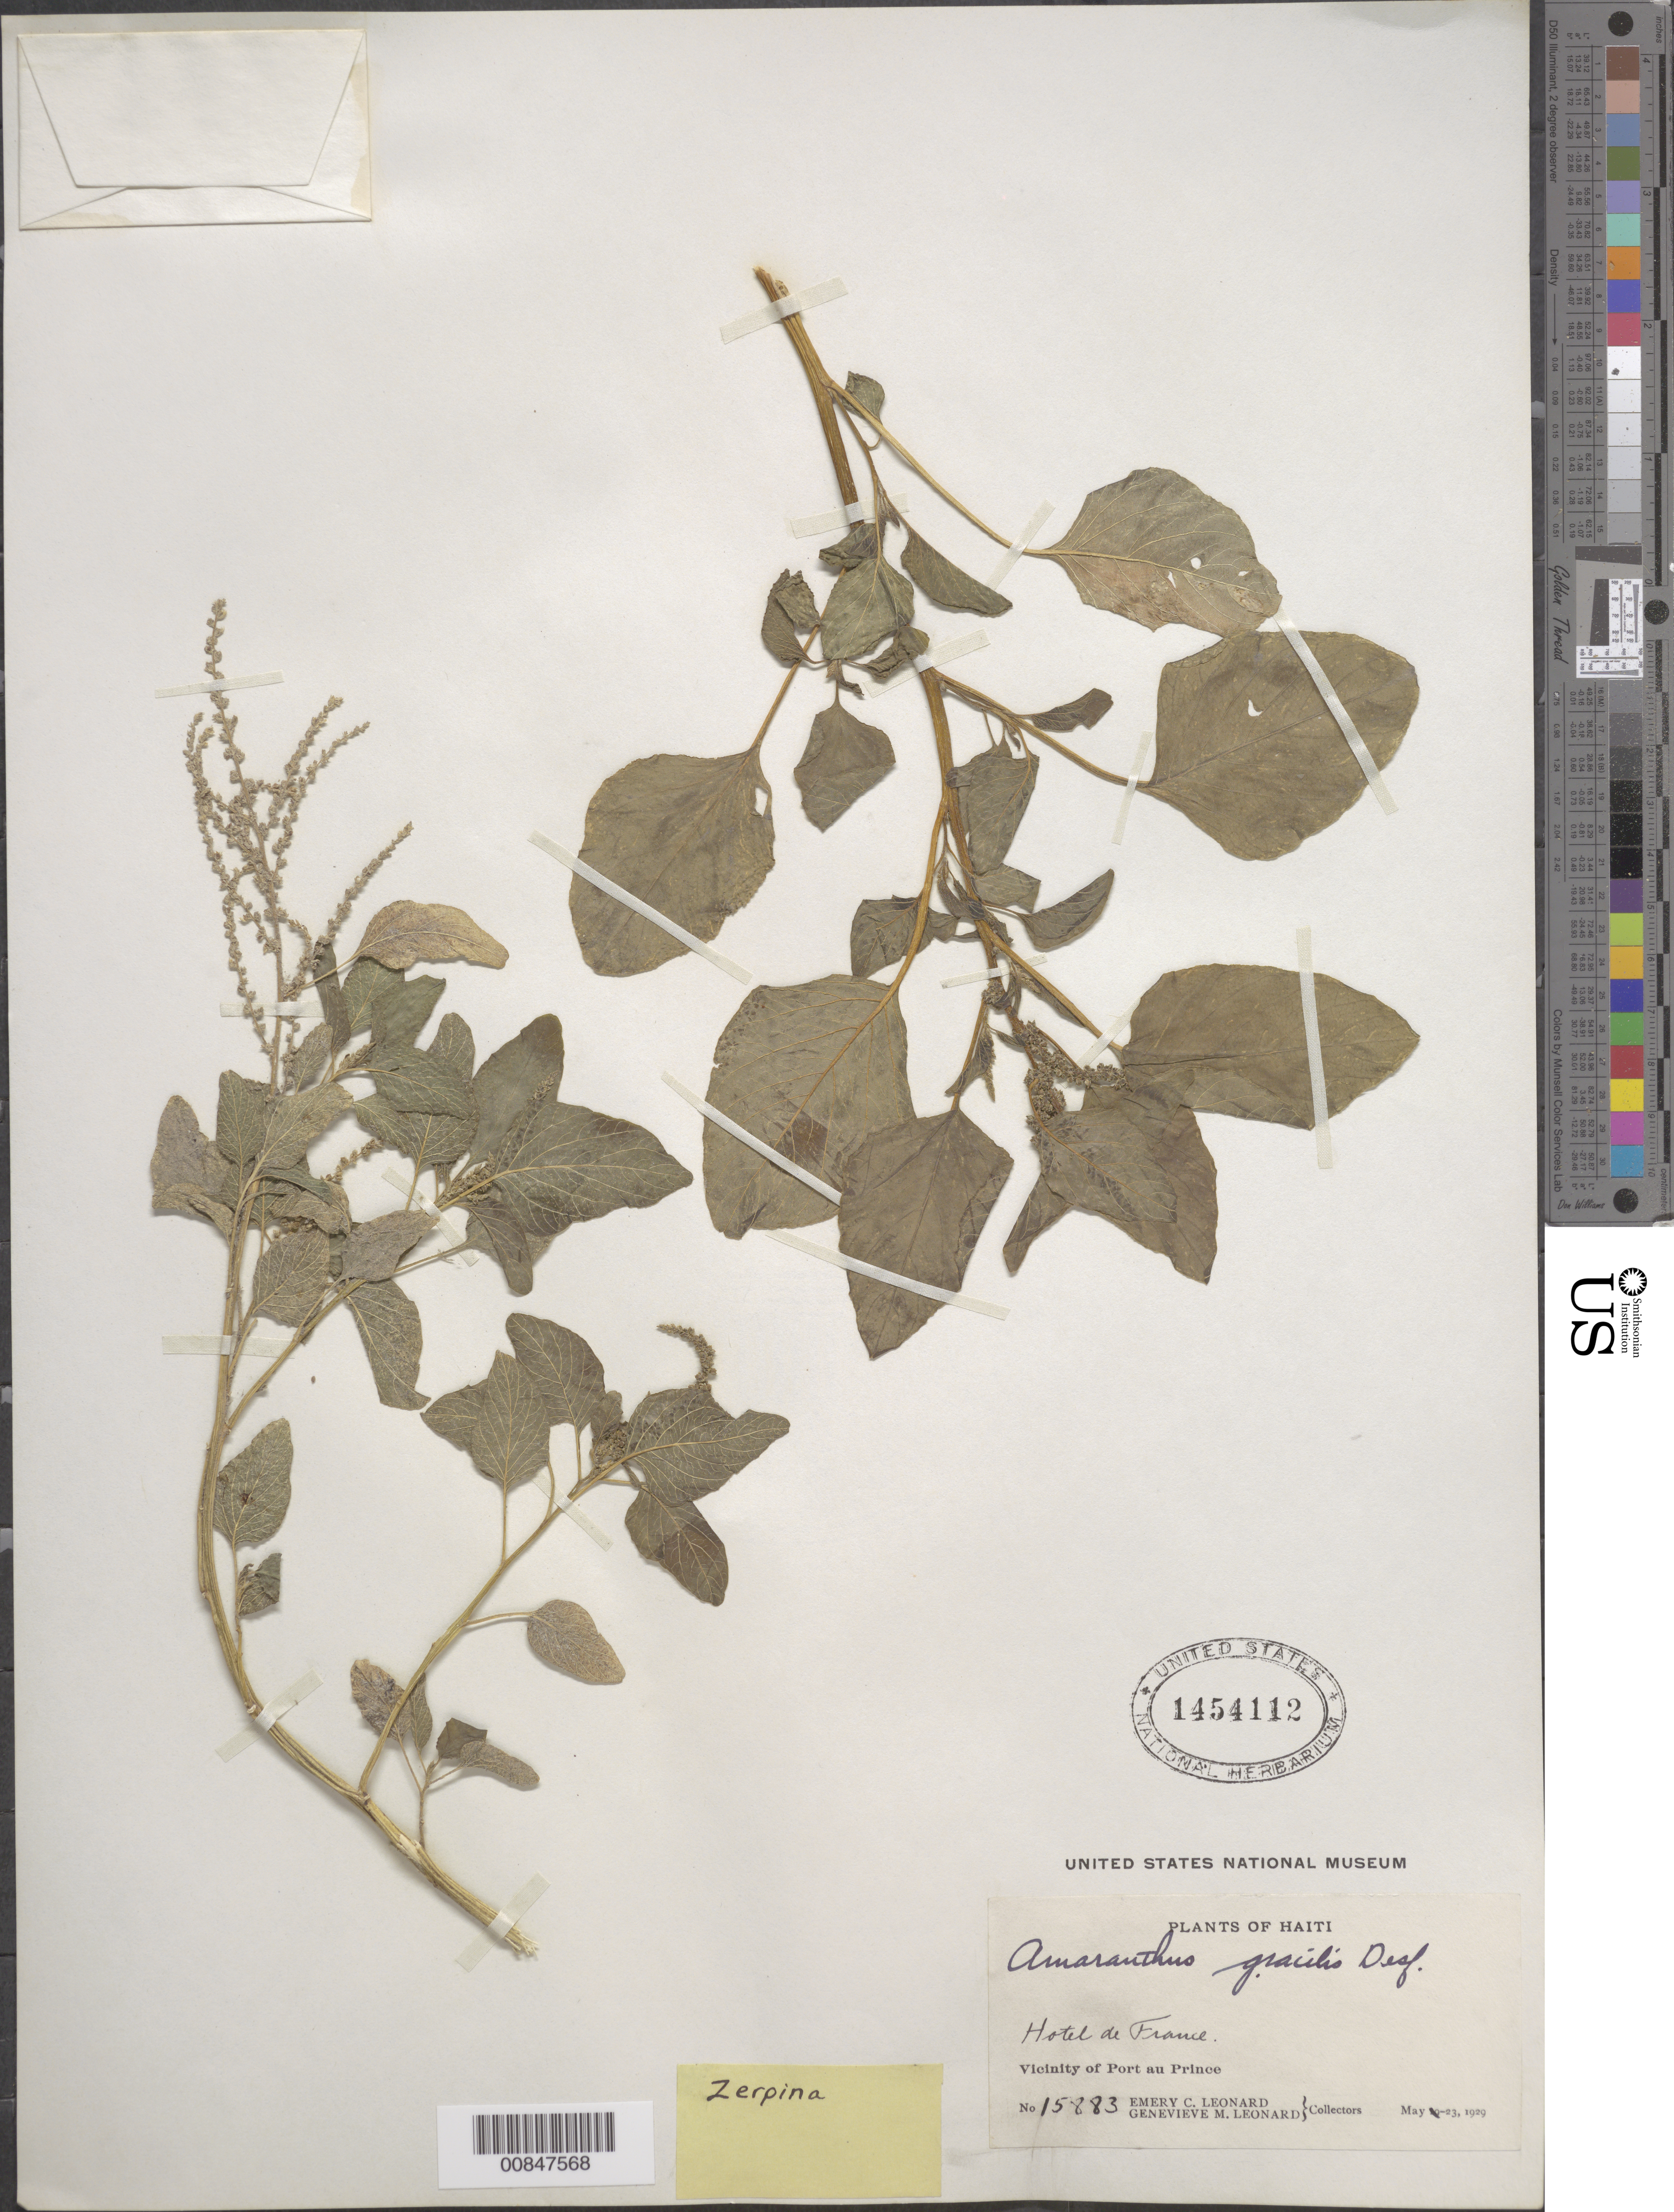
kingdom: Plantae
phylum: Tracheophyta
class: Magnoliopsida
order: Caryophyllales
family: Amaranthaceae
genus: Amaranthus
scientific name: Amaranthus viridis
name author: L.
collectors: E. C. Leonard & G. M. Leonard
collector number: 15883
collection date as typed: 23 May 1929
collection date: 1929-05-23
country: Haiti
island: Hispaniola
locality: Vicinity of Port-au-Prince. Hotel de France.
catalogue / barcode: US 1454112